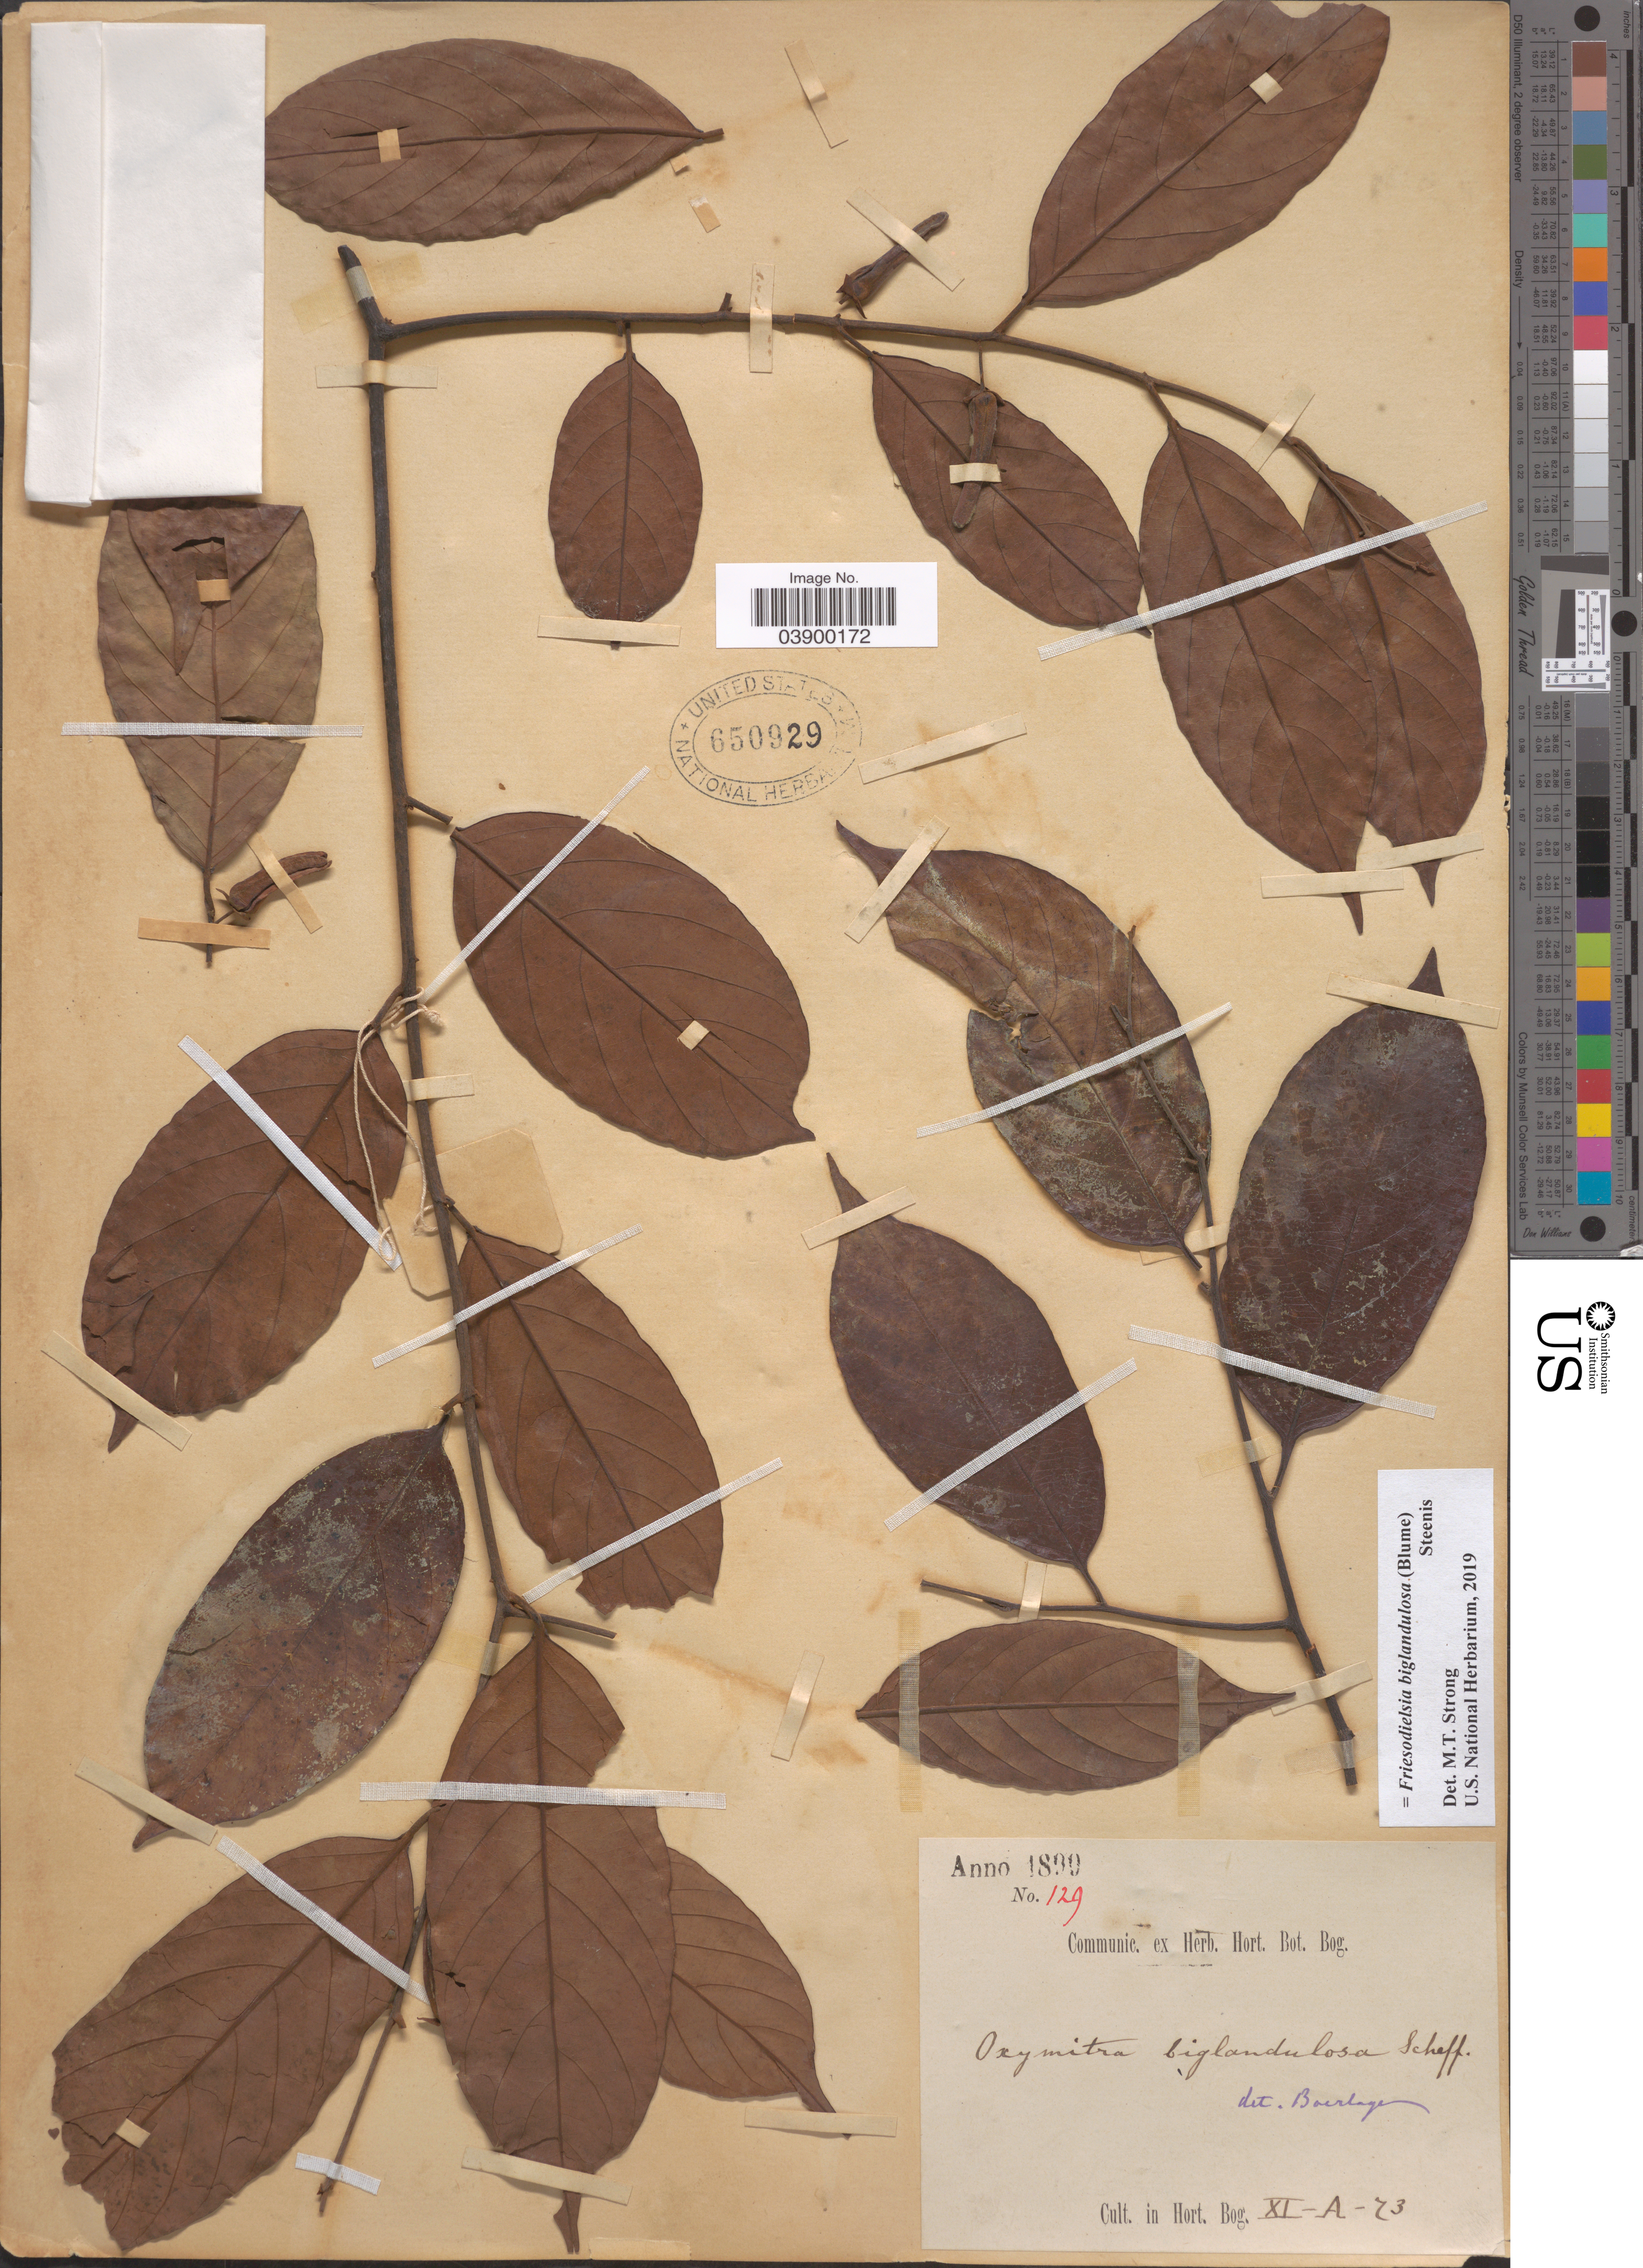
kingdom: Plantae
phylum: Tracheophyta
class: Magnoliopsida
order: Magnoliales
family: Annonaceae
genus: Friesodielsia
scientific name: Friesodielsia biglandulosa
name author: (Blume) Steenis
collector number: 129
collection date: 1899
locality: Cult. in Hort. Bog. XI-A-73.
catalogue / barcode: US 650929